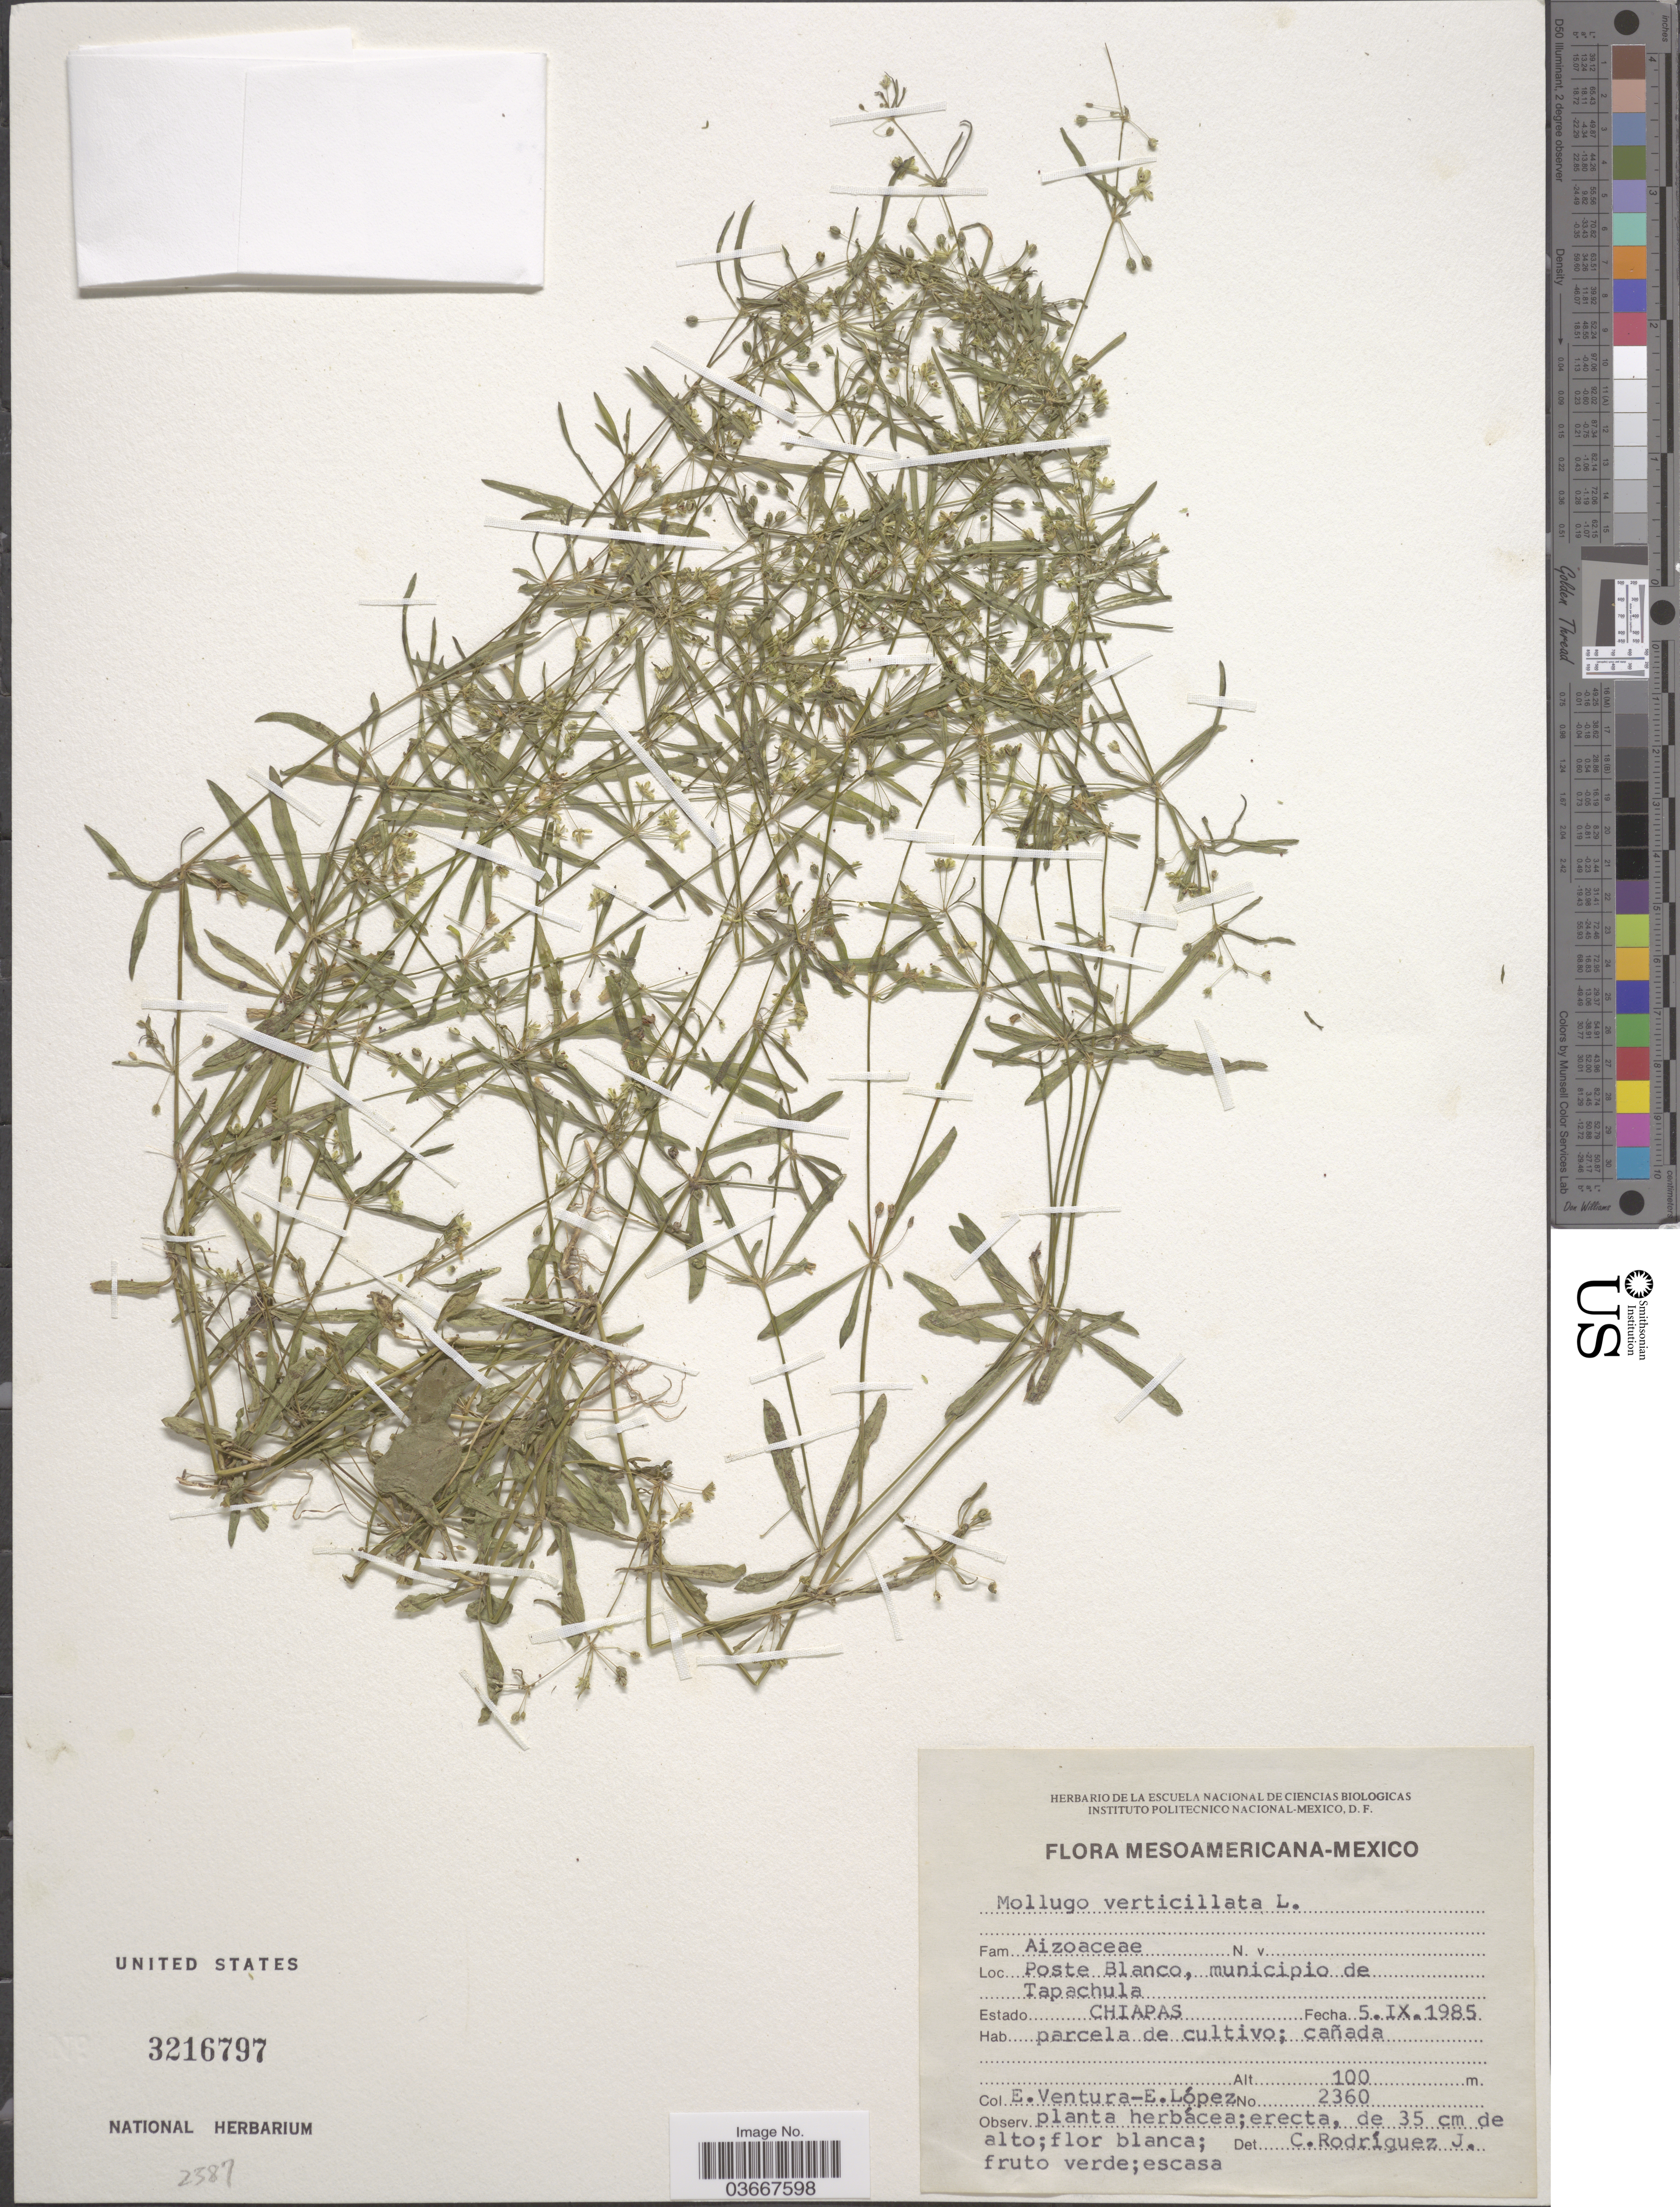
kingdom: Plantae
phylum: Tracheophyta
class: Magnoliopsida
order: Caryophyllales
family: Molluginaceae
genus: Mollugo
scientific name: Mollugo verticillata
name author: L.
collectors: E. Ventura & E. López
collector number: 2360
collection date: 1985-09-05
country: Mexico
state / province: Chiapas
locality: Poste Blanco, municipio de Tapachula.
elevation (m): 100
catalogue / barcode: US 3216797